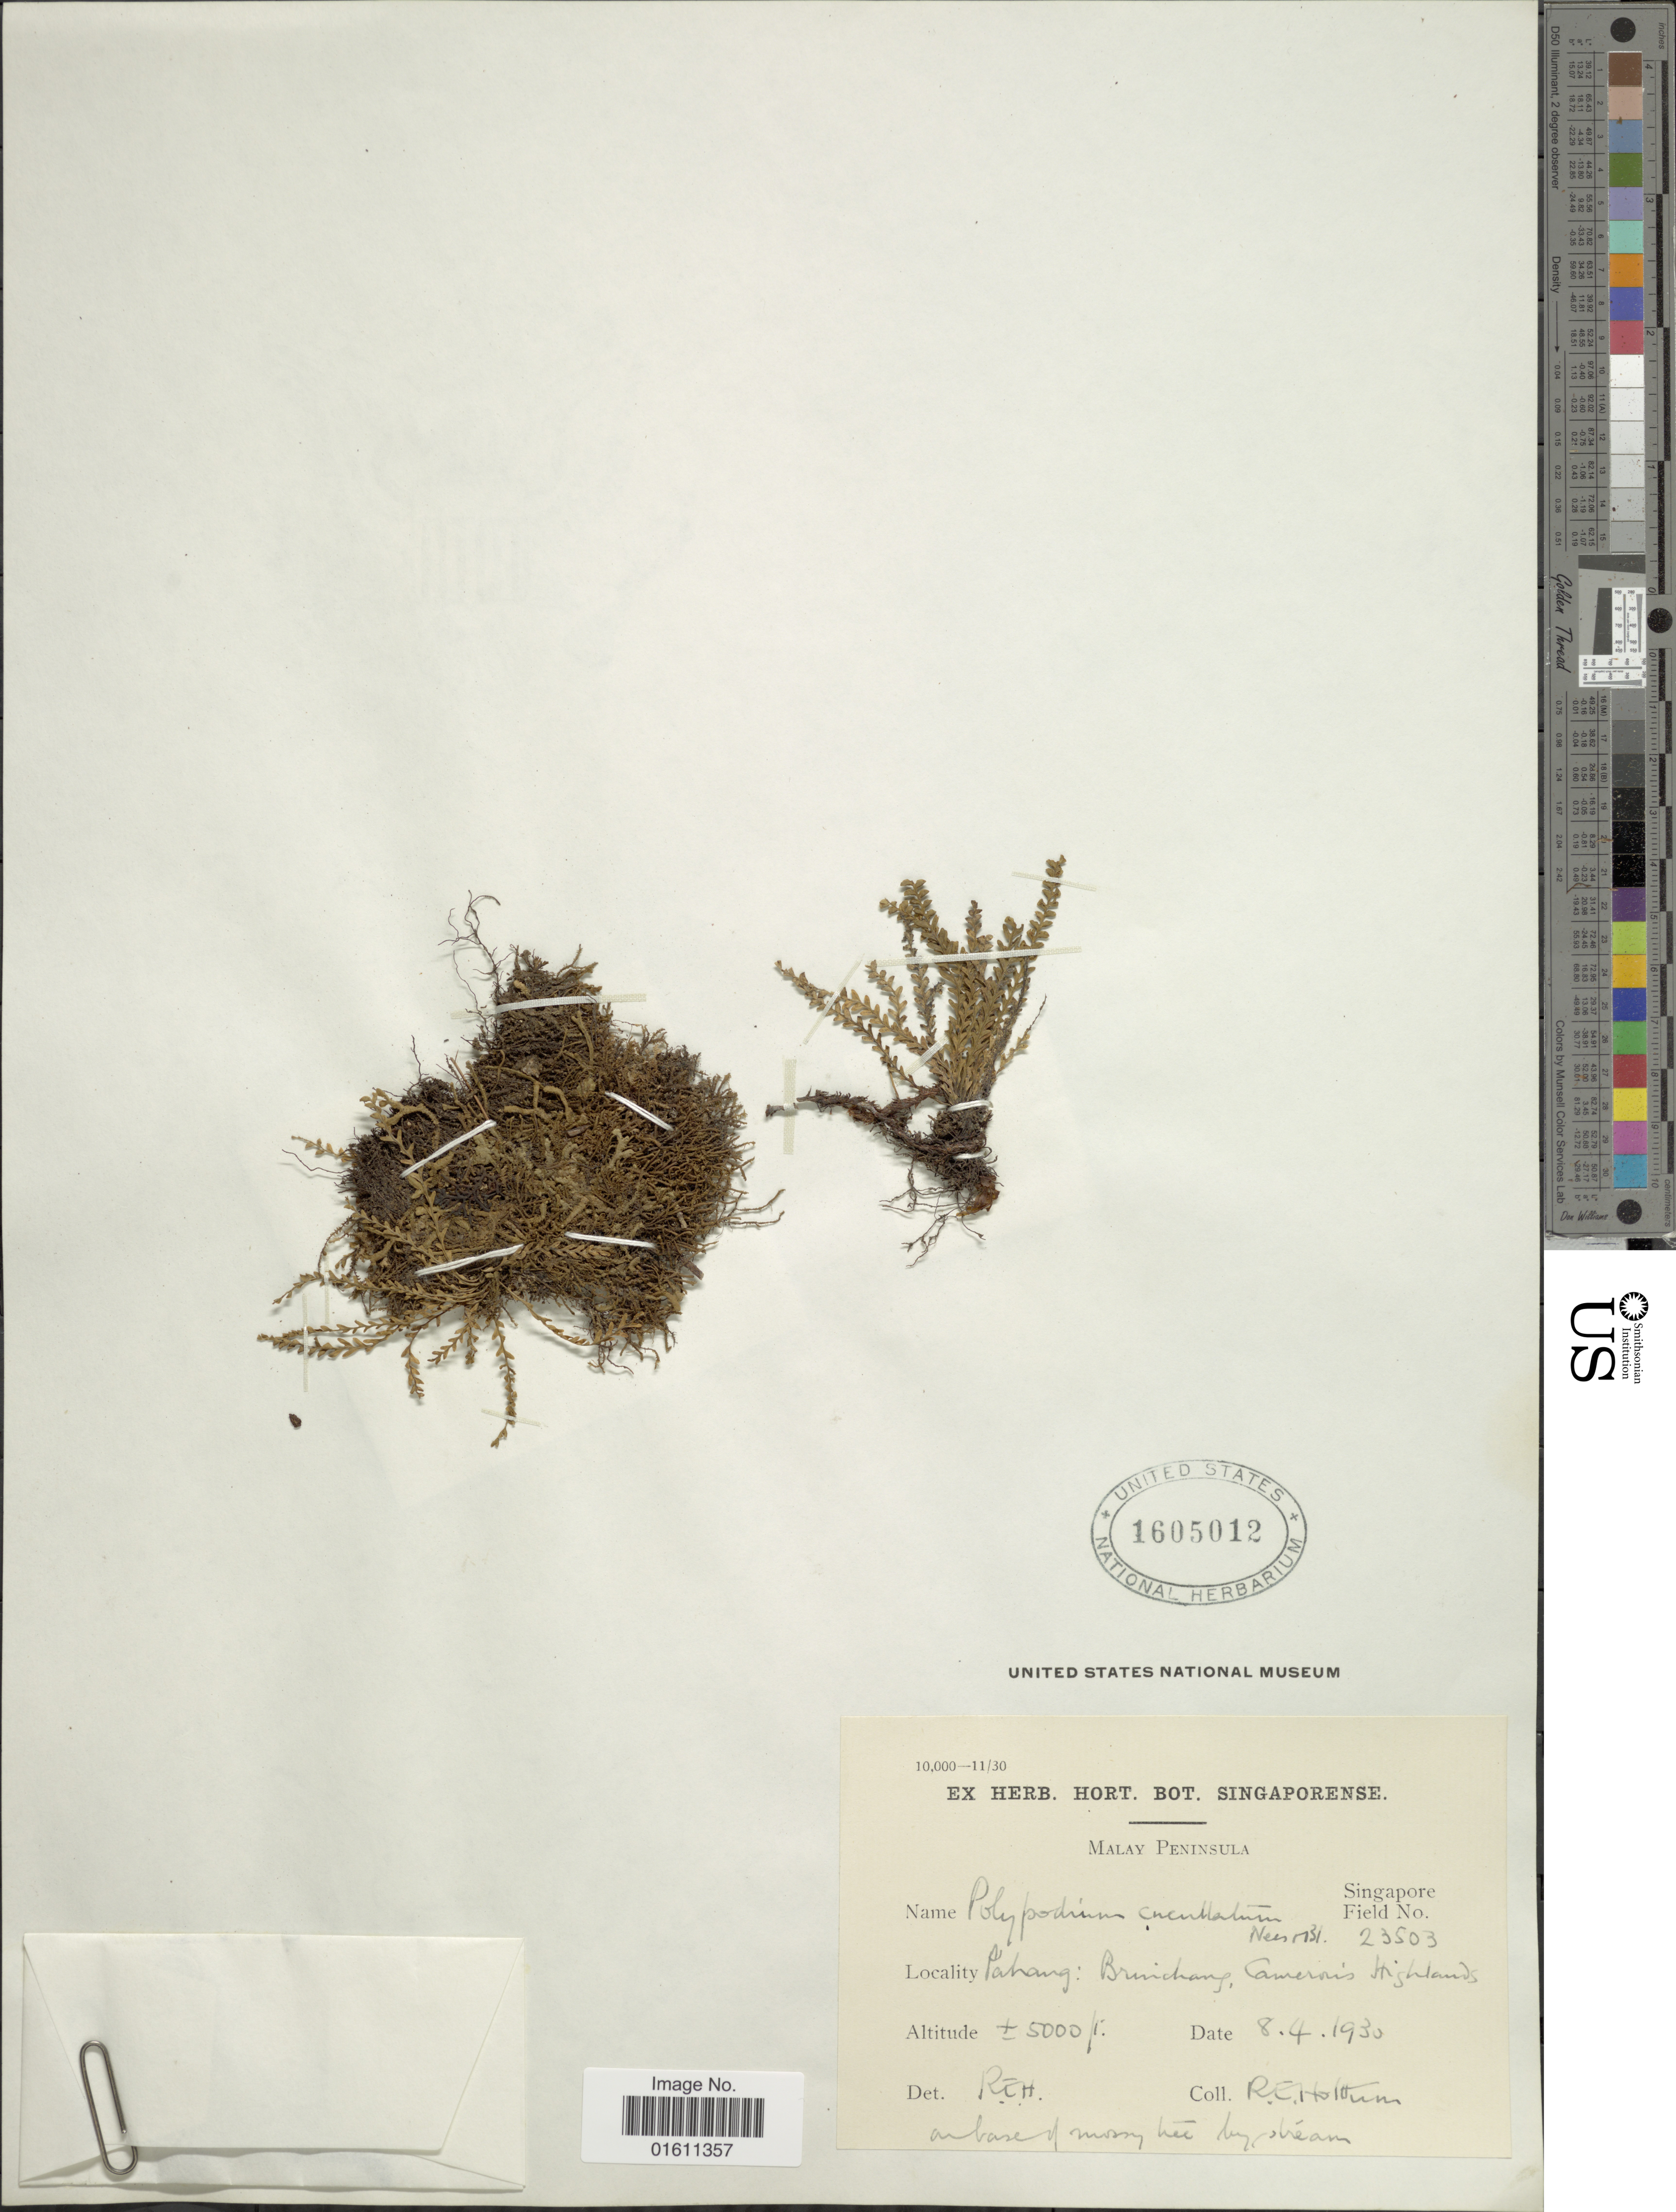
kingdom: Plantae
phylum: Tracheophyta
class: Polypodiopsida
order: Polypodiales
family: Polypodiaceae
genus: Calymmodon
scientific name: Calymmodon cucullatus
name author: (Nees & Blume) C. Presl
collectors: R. E. Holttum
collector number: Singapore Filed 23503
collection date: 1930-04-08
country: Malaysia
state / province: Pahang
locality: Malay Peninsula, Pahang: Brinchang, Camernis Highlands.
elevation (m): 1524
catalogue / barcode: US 1605012